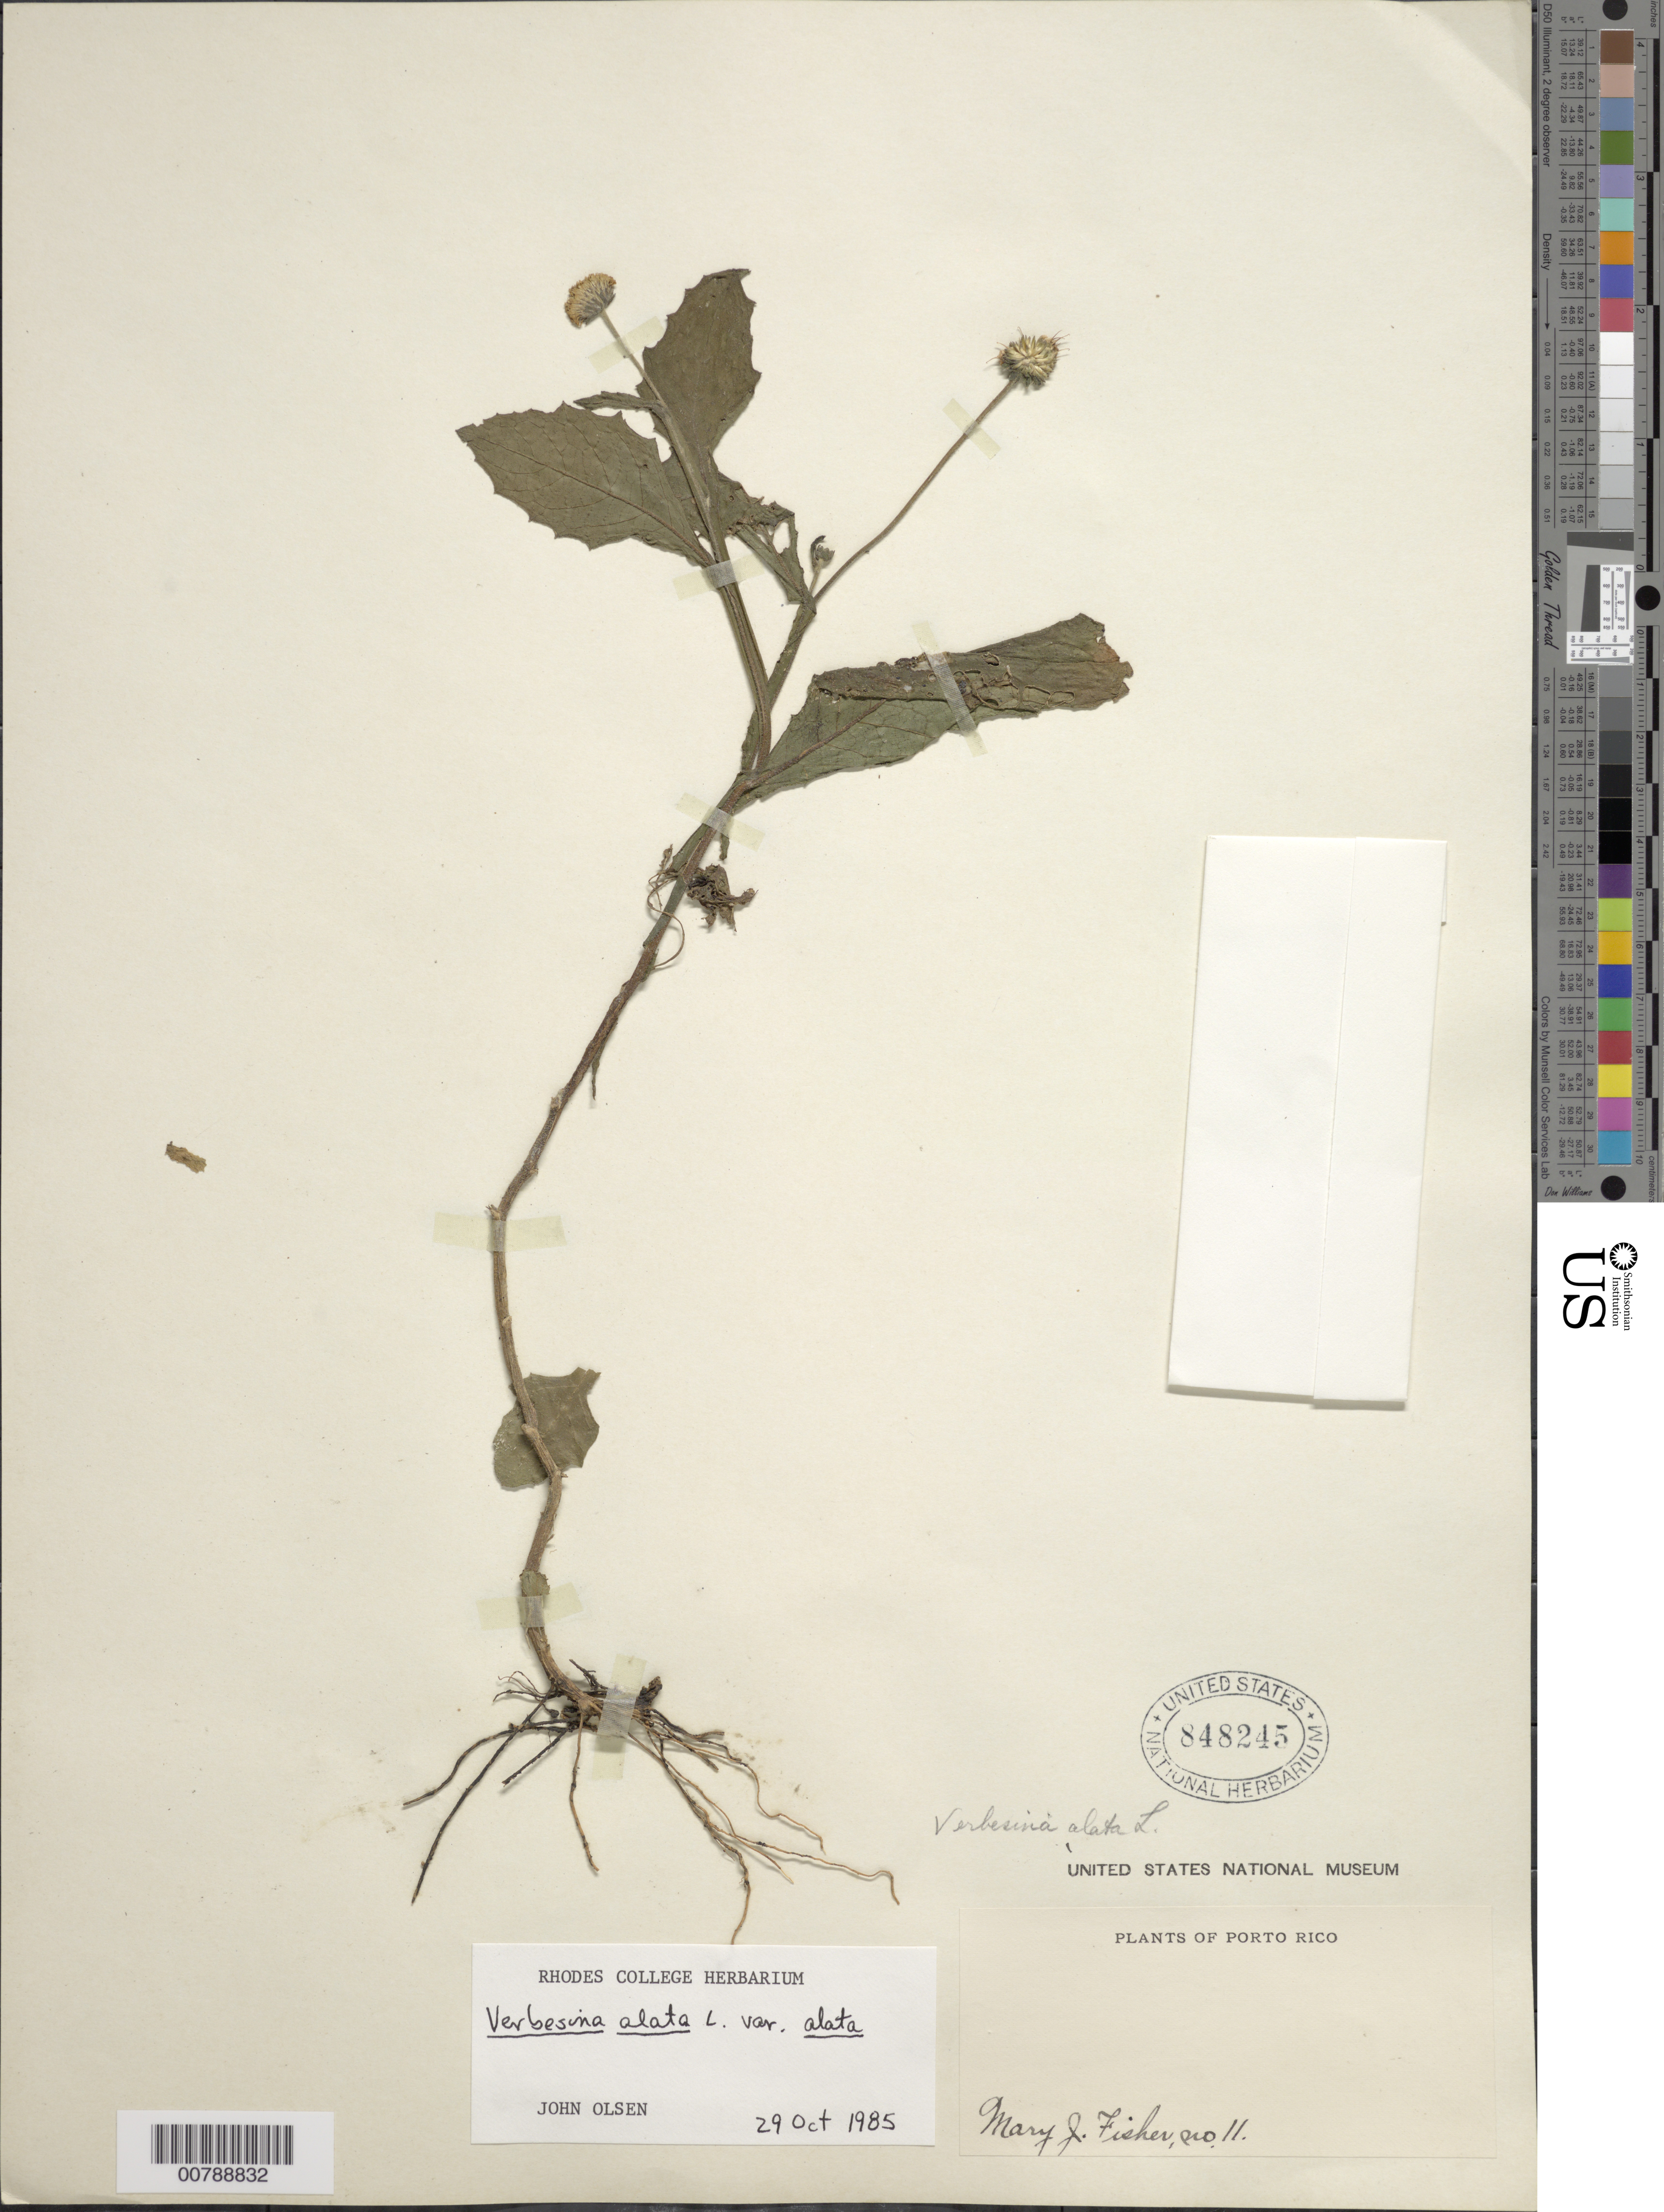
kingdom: Plantae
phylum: Tracheophyta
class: Magnoliopsida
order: Asterales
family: Asteraceae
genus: Verbesina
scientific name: Verbesina alata var. alata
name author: L.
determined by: Olsen, J.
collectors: M. J. Fisher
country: Puerto Rico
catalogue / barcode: US 848245